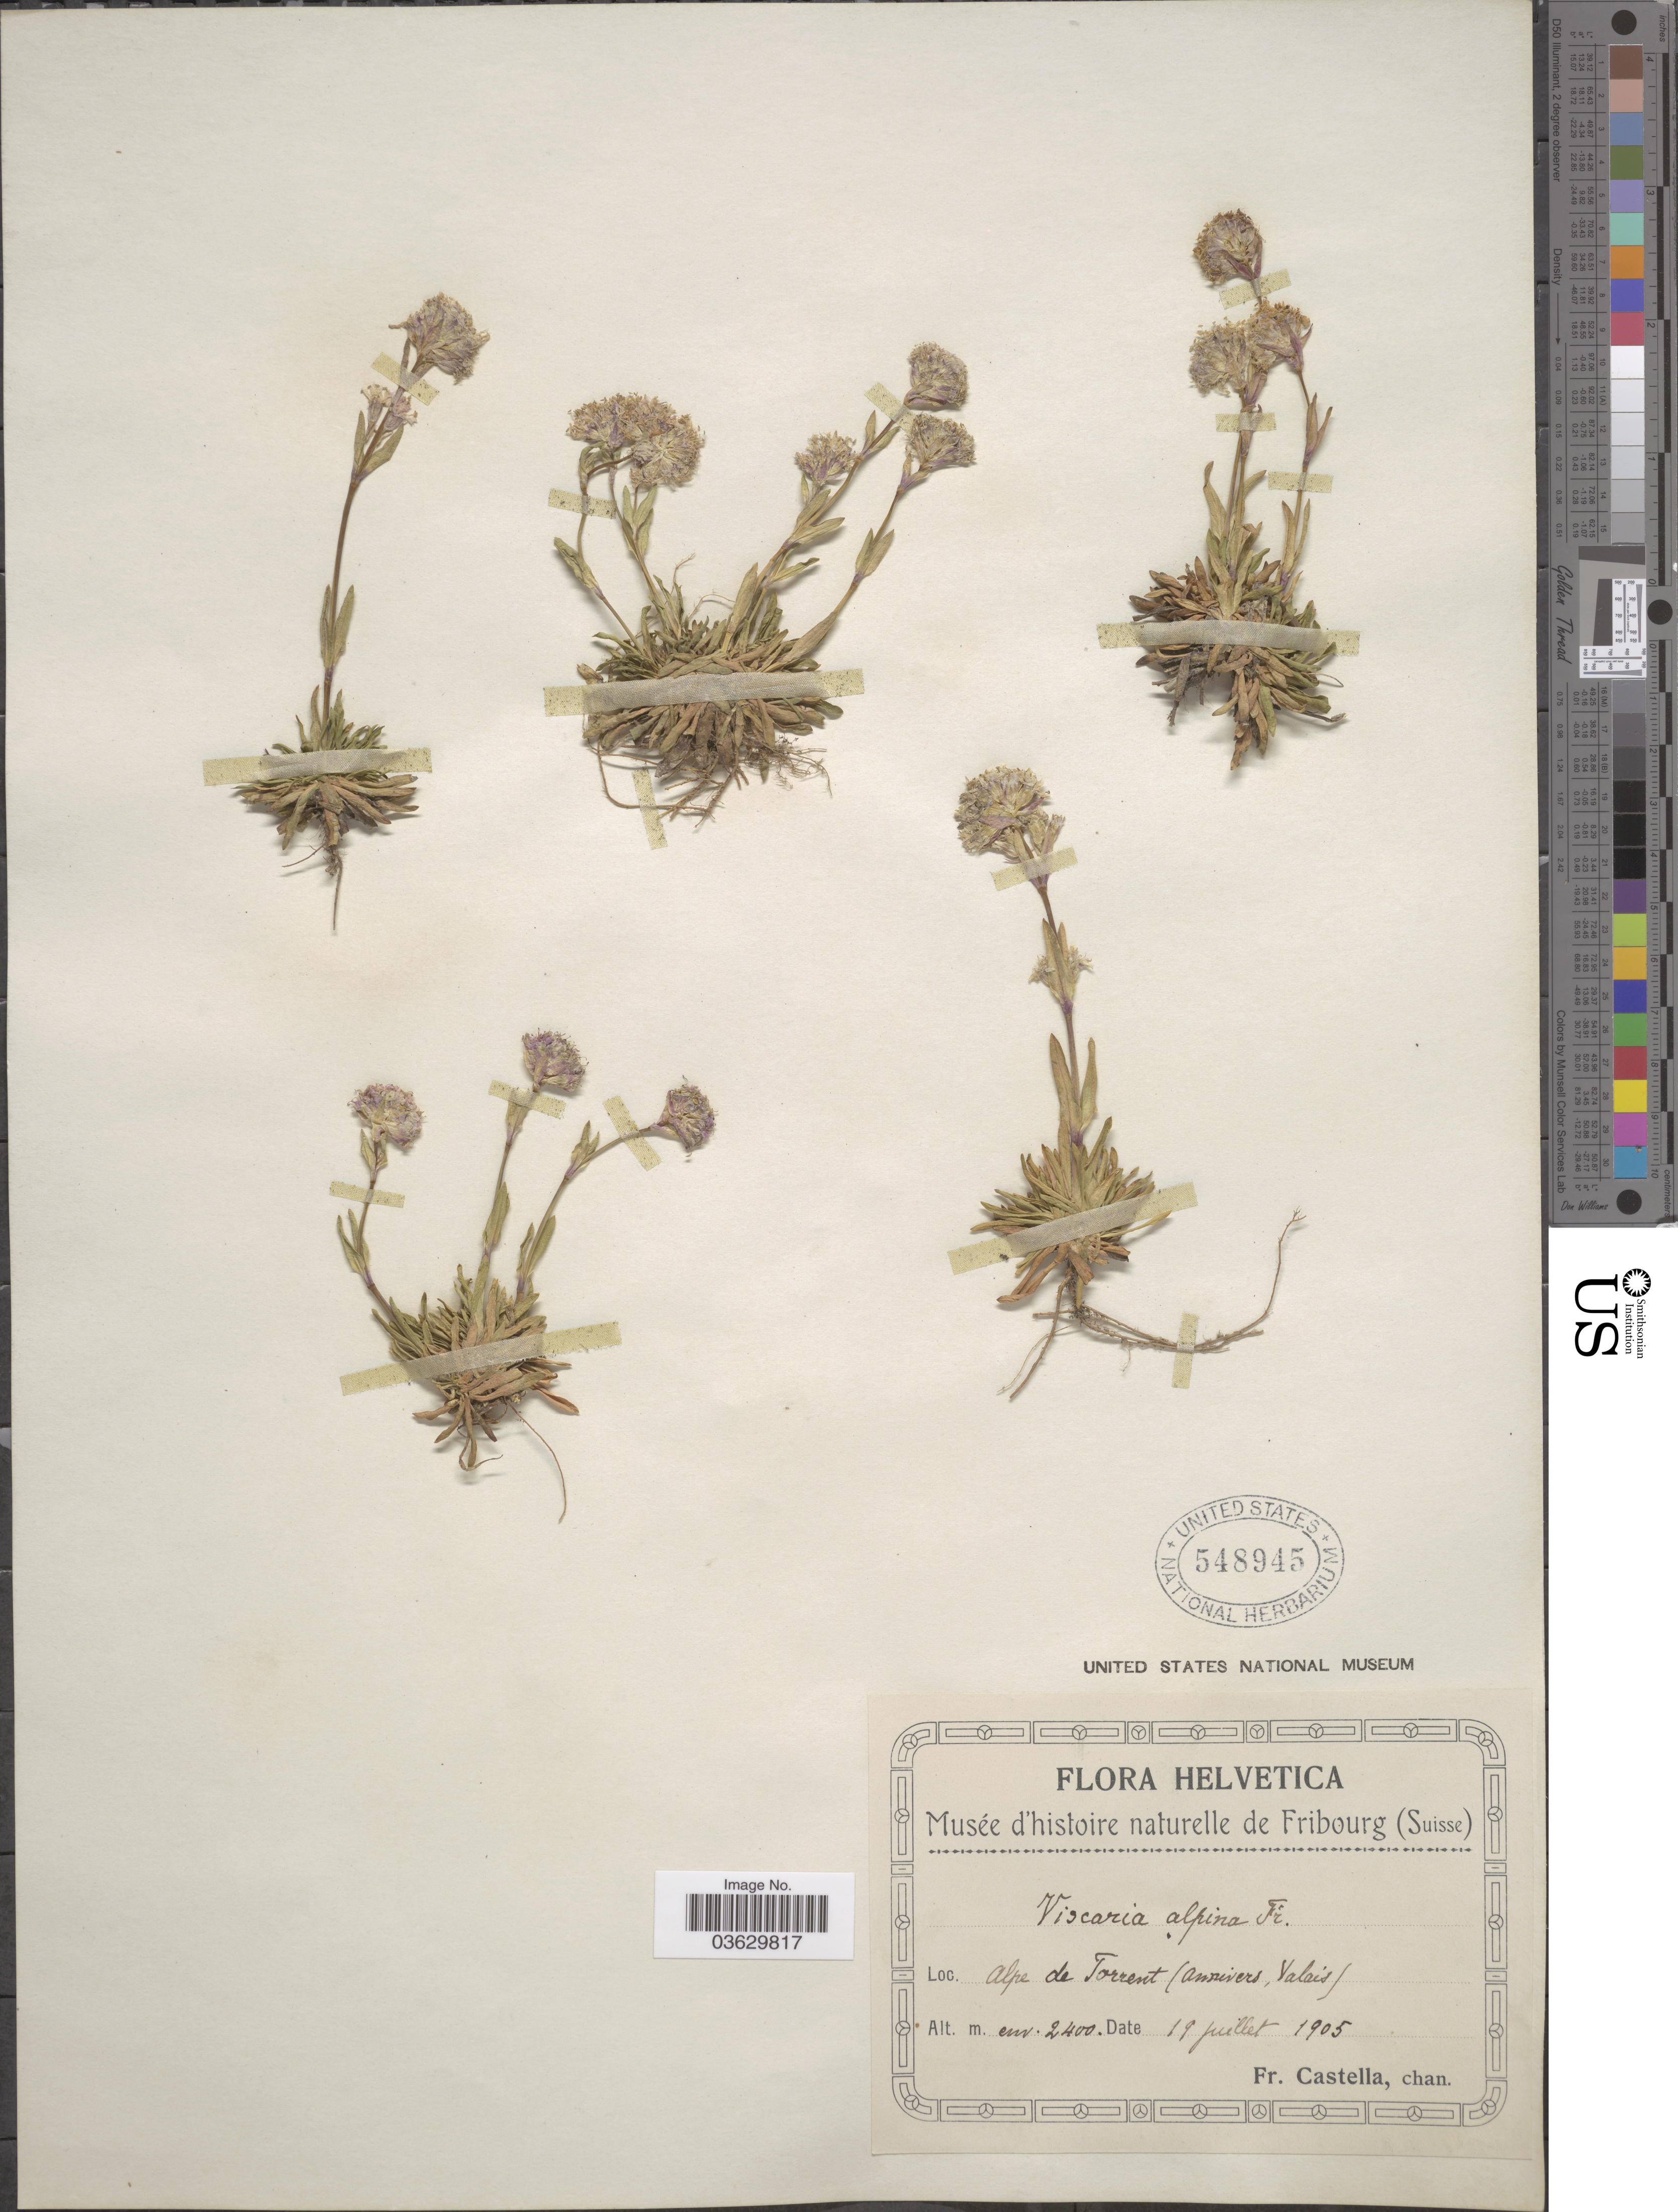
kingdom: Plantae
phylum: Tracheophyta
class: Magnoliopsida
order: Caryophyllales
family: Caryophyllaceae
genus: Viscaria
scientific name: Viscaria alpina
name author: (L.) G. Don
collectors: Fr. Castella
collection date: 1905-07-19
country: Switzerland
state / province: Valais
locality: Helvetica. Alpe de Torrent (anrivers).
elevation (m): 2400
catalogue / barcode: US 548945